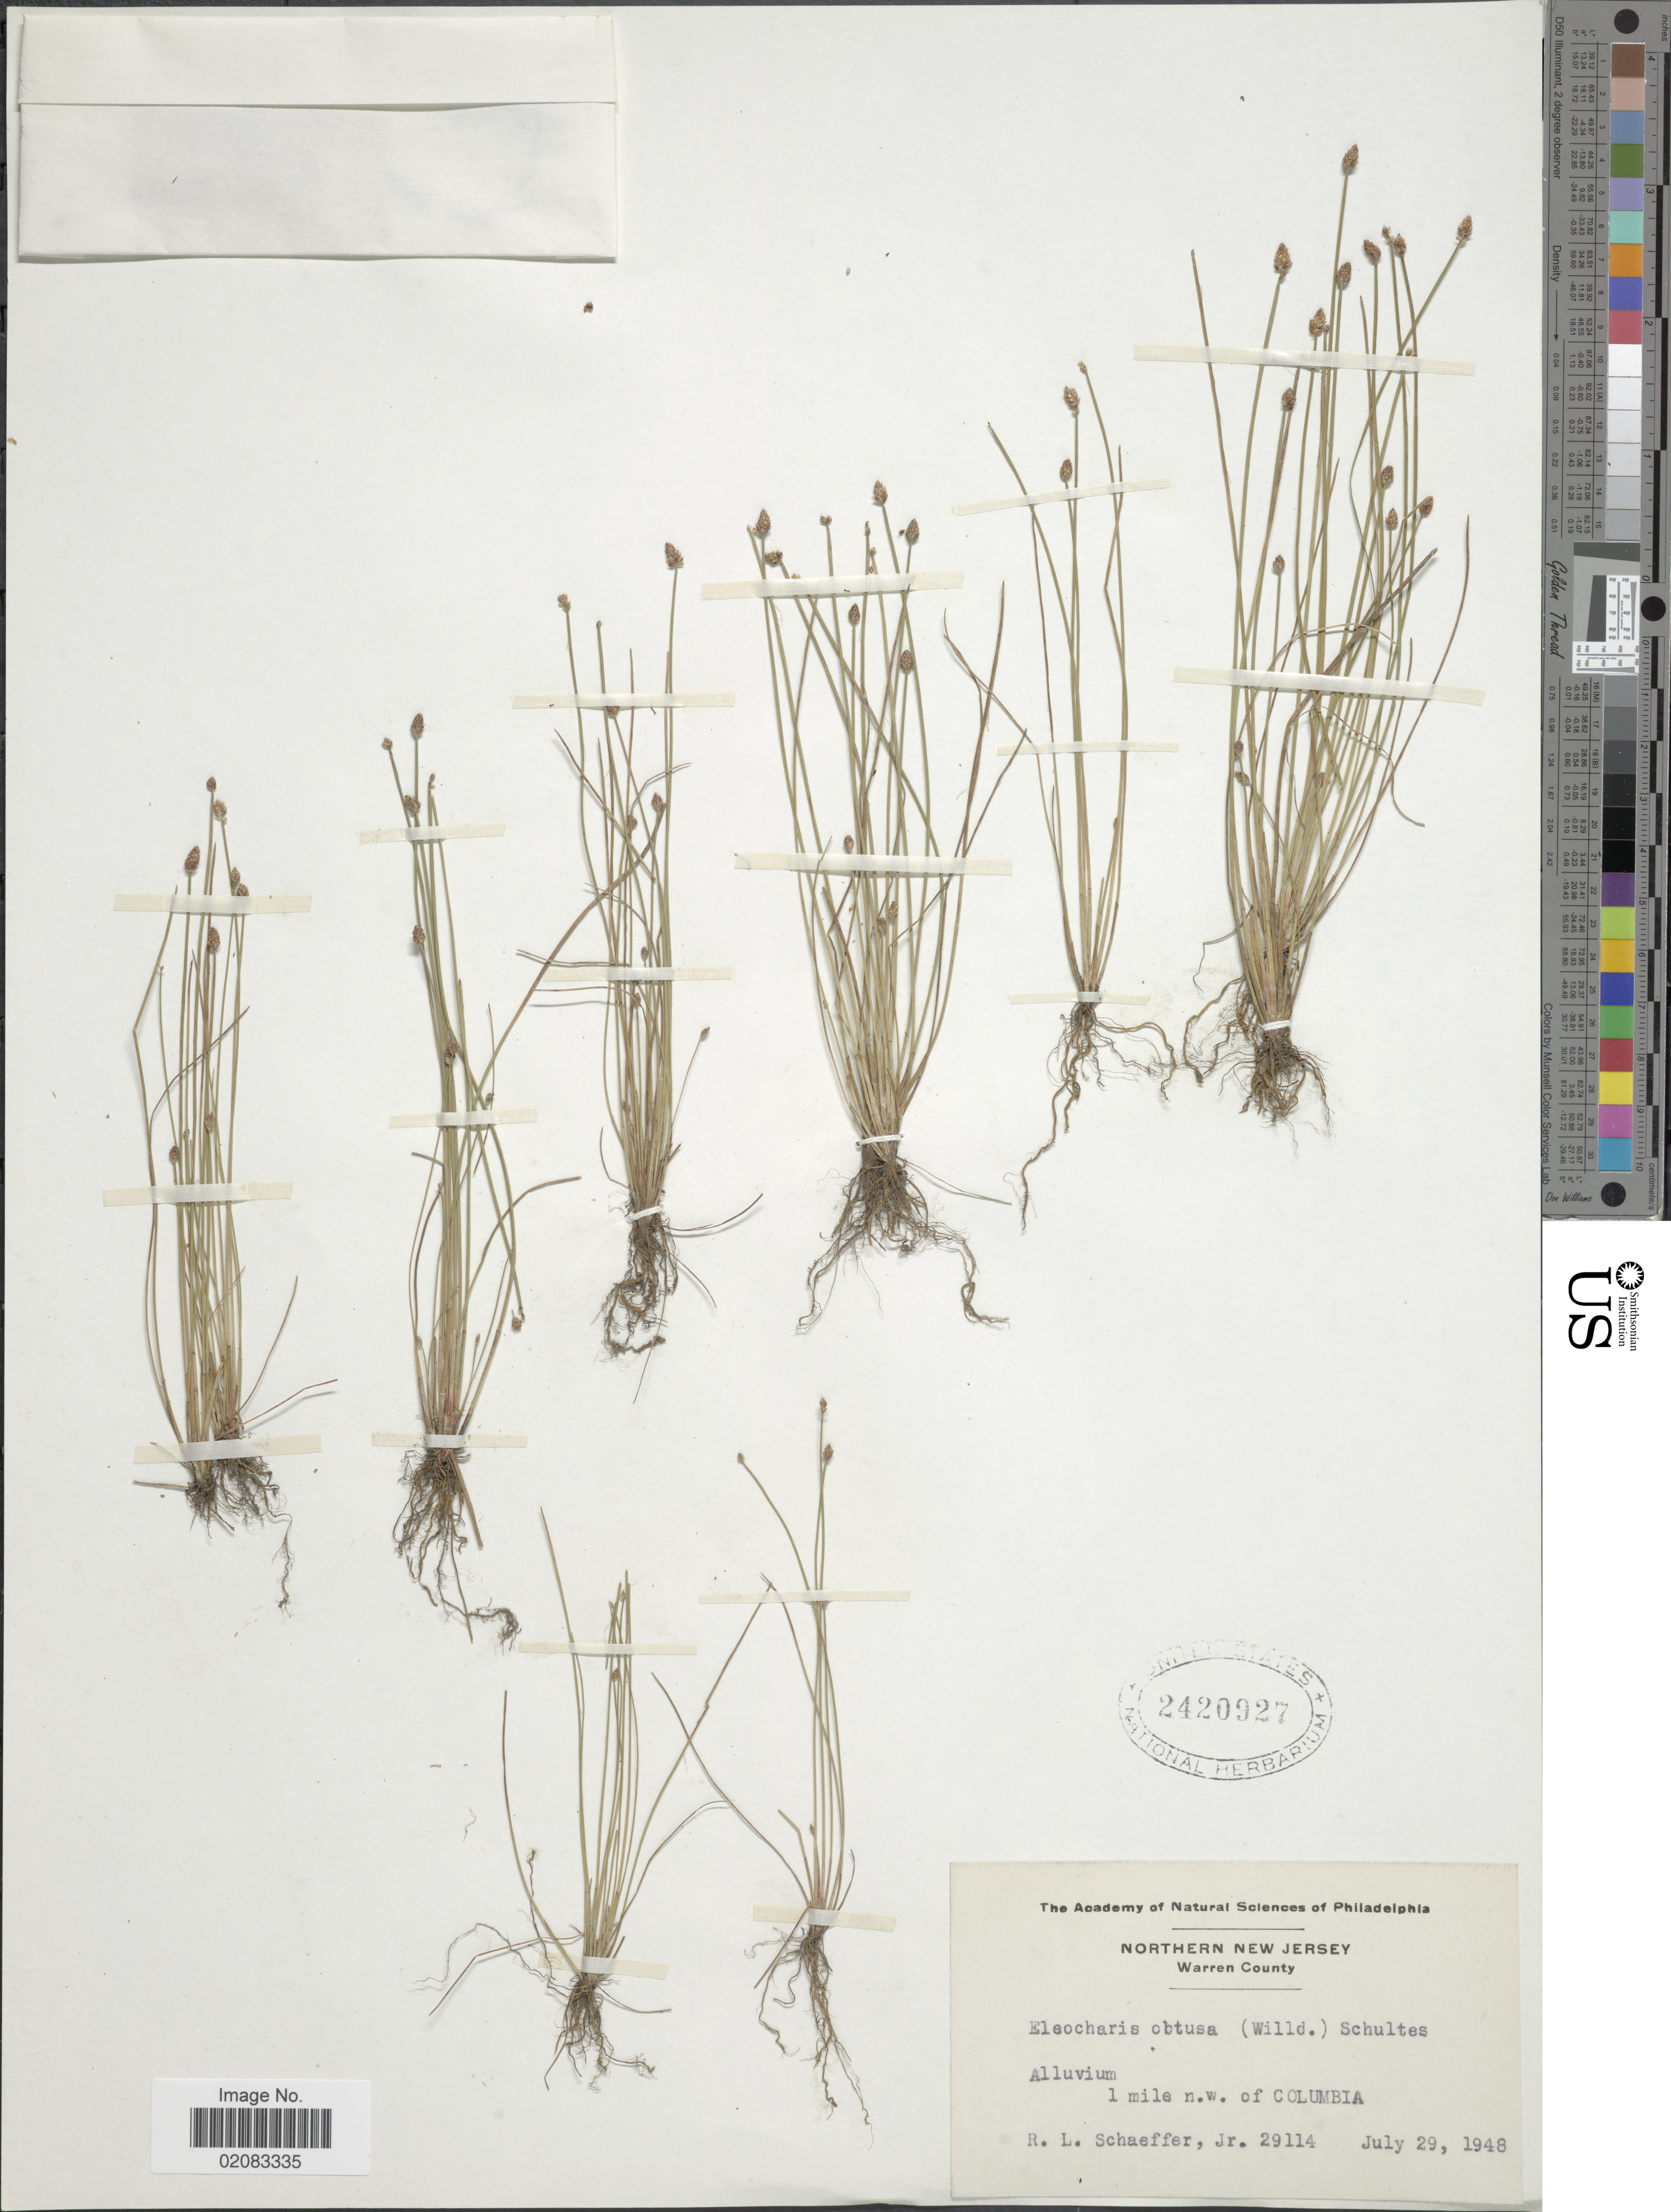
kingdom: Plantae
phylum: Tracheophyta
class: Liliopsida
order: Poales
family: Cyperaceae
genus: Eleocharis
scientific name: Eleocharis obtusa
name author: (Willd.) Schult.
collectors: R. L. Schaeffer Jr.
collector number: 29114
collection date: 1948-07-29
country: United States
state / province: New Jersey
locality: Alluvium, 1 mile n.w. of Columbia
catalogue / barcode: US 2420927